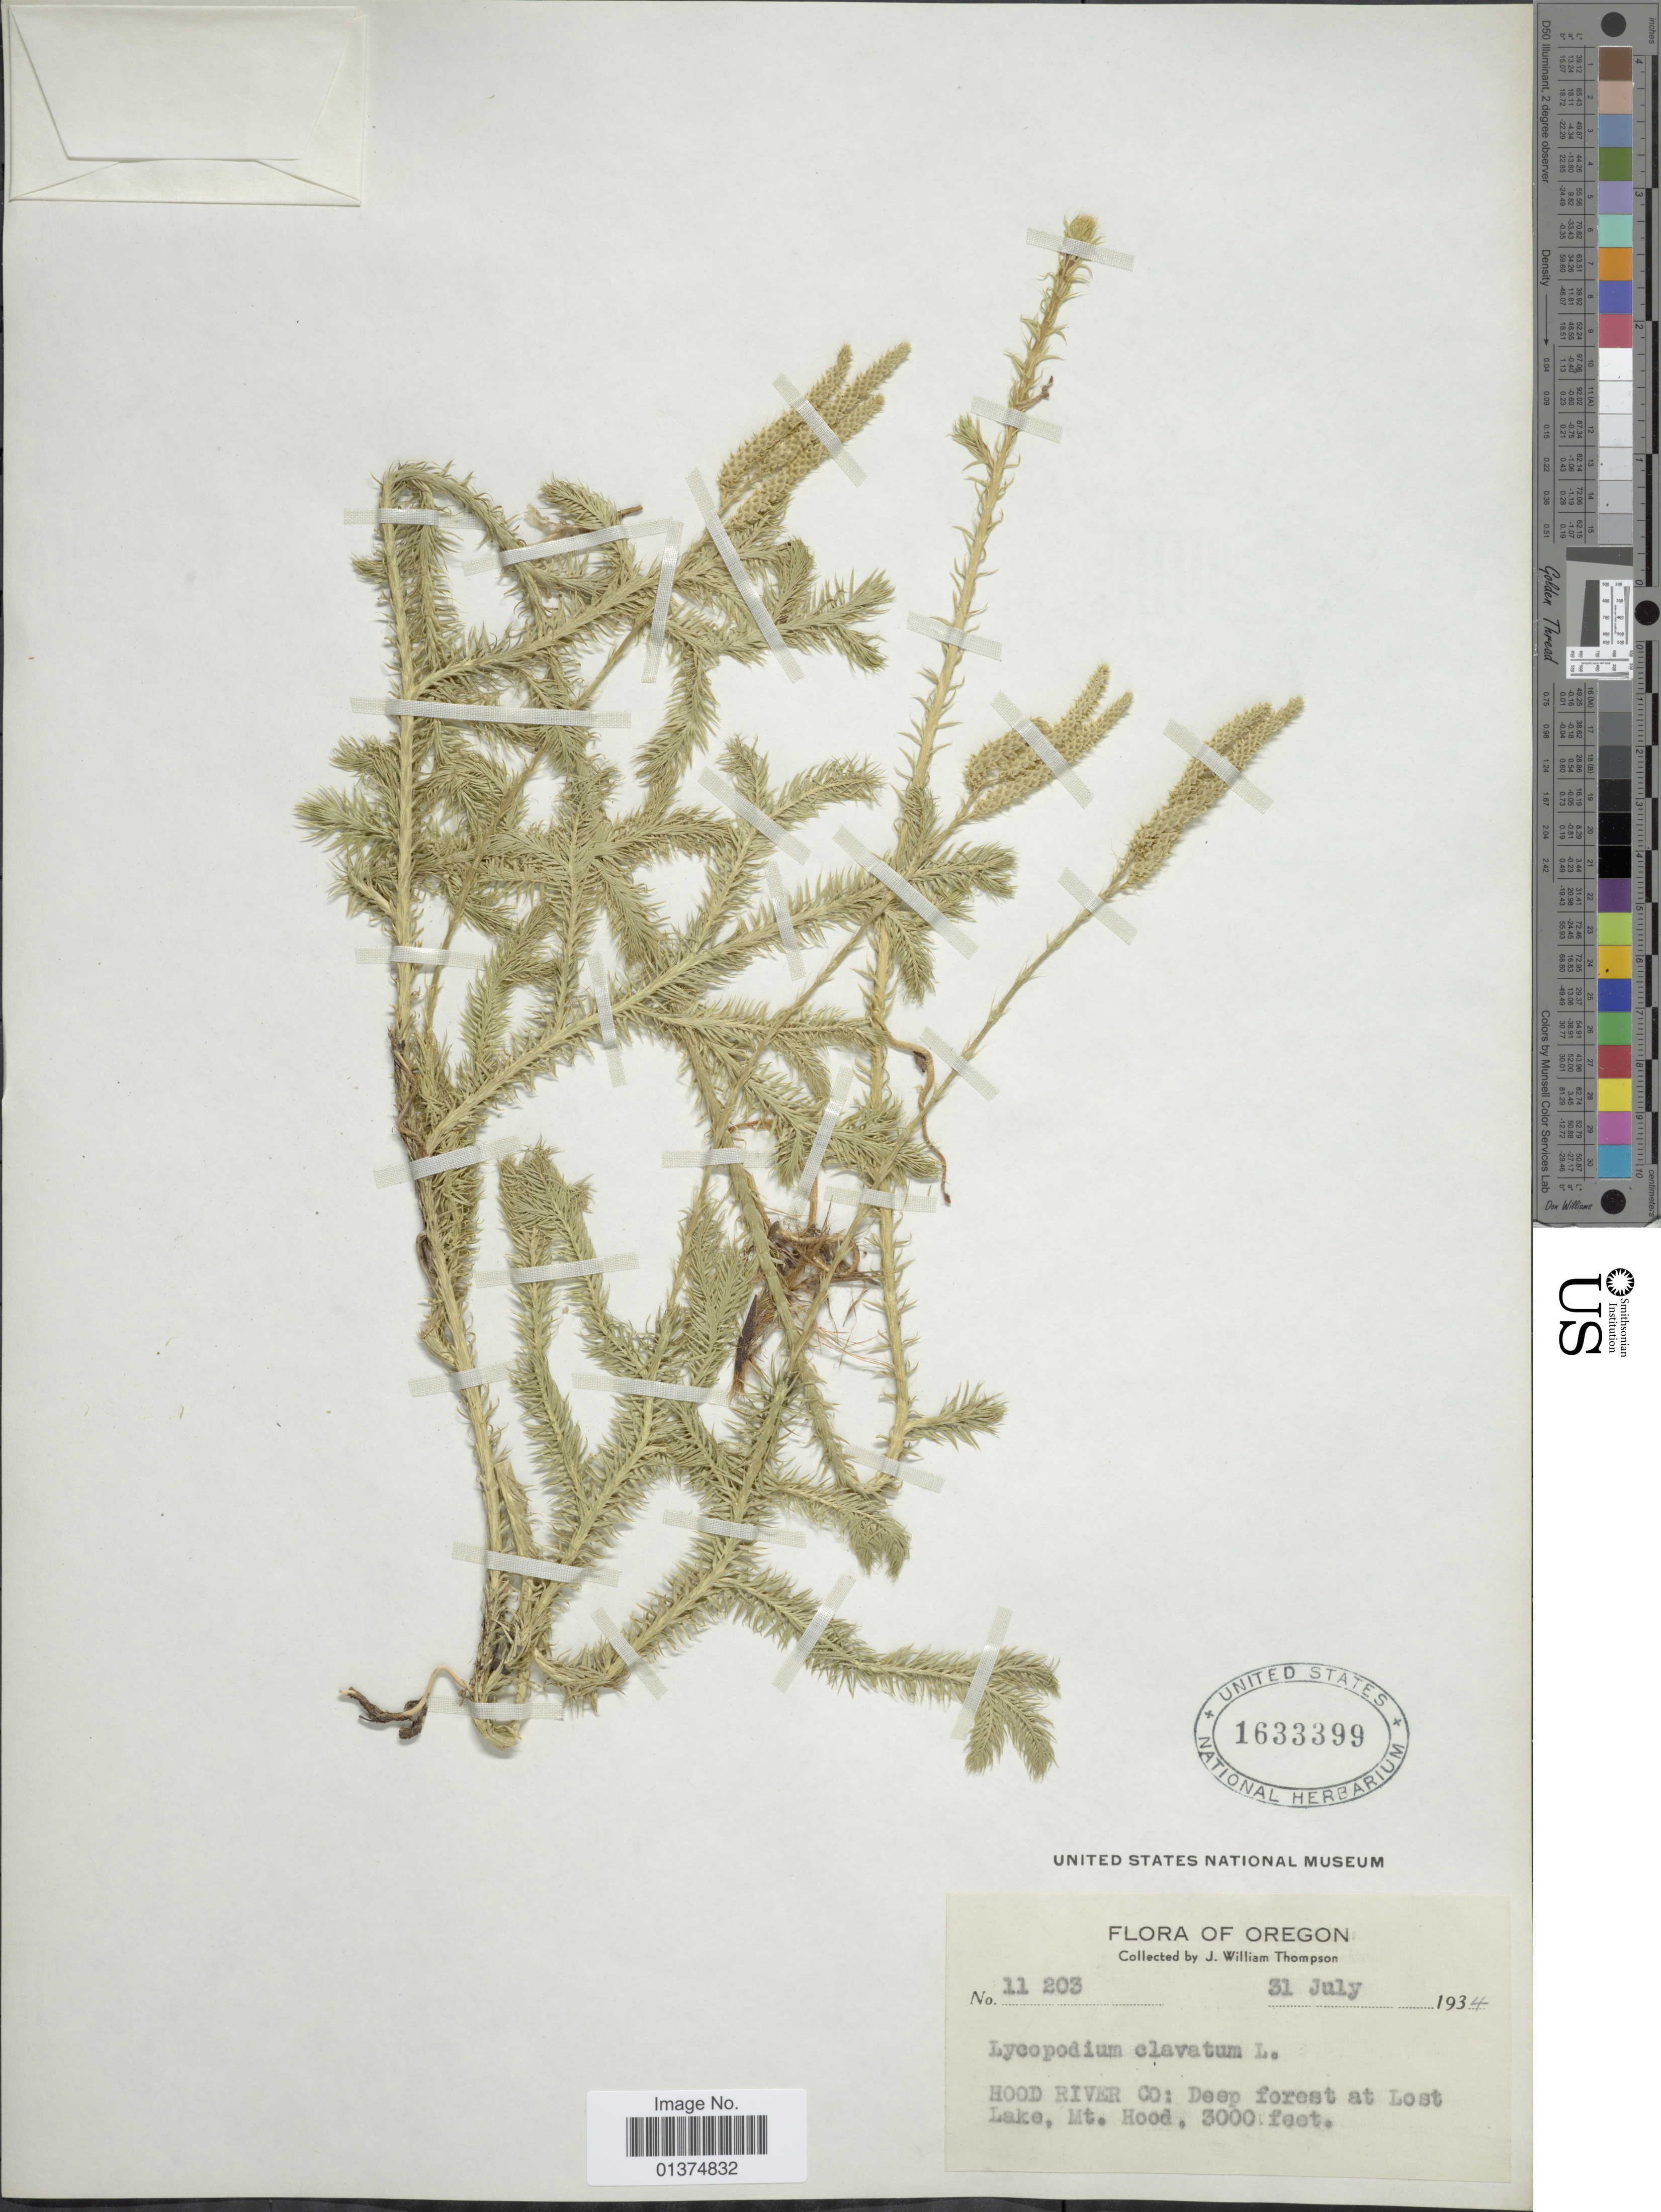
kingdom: Plantae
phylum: Tracheophyta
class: Lycopodiopsida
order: Lycopodiales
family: Lycopodiaceae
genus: Lycopodium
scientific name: Lycopodium clavatum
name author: L.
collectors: J. W. Thompson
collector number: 11203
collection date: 1934-07-31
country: United States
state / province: Oregon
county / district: Hood River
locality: Hood River Co: Deep forest at Lost Lake, Mt Hood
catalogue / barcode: US 1633399